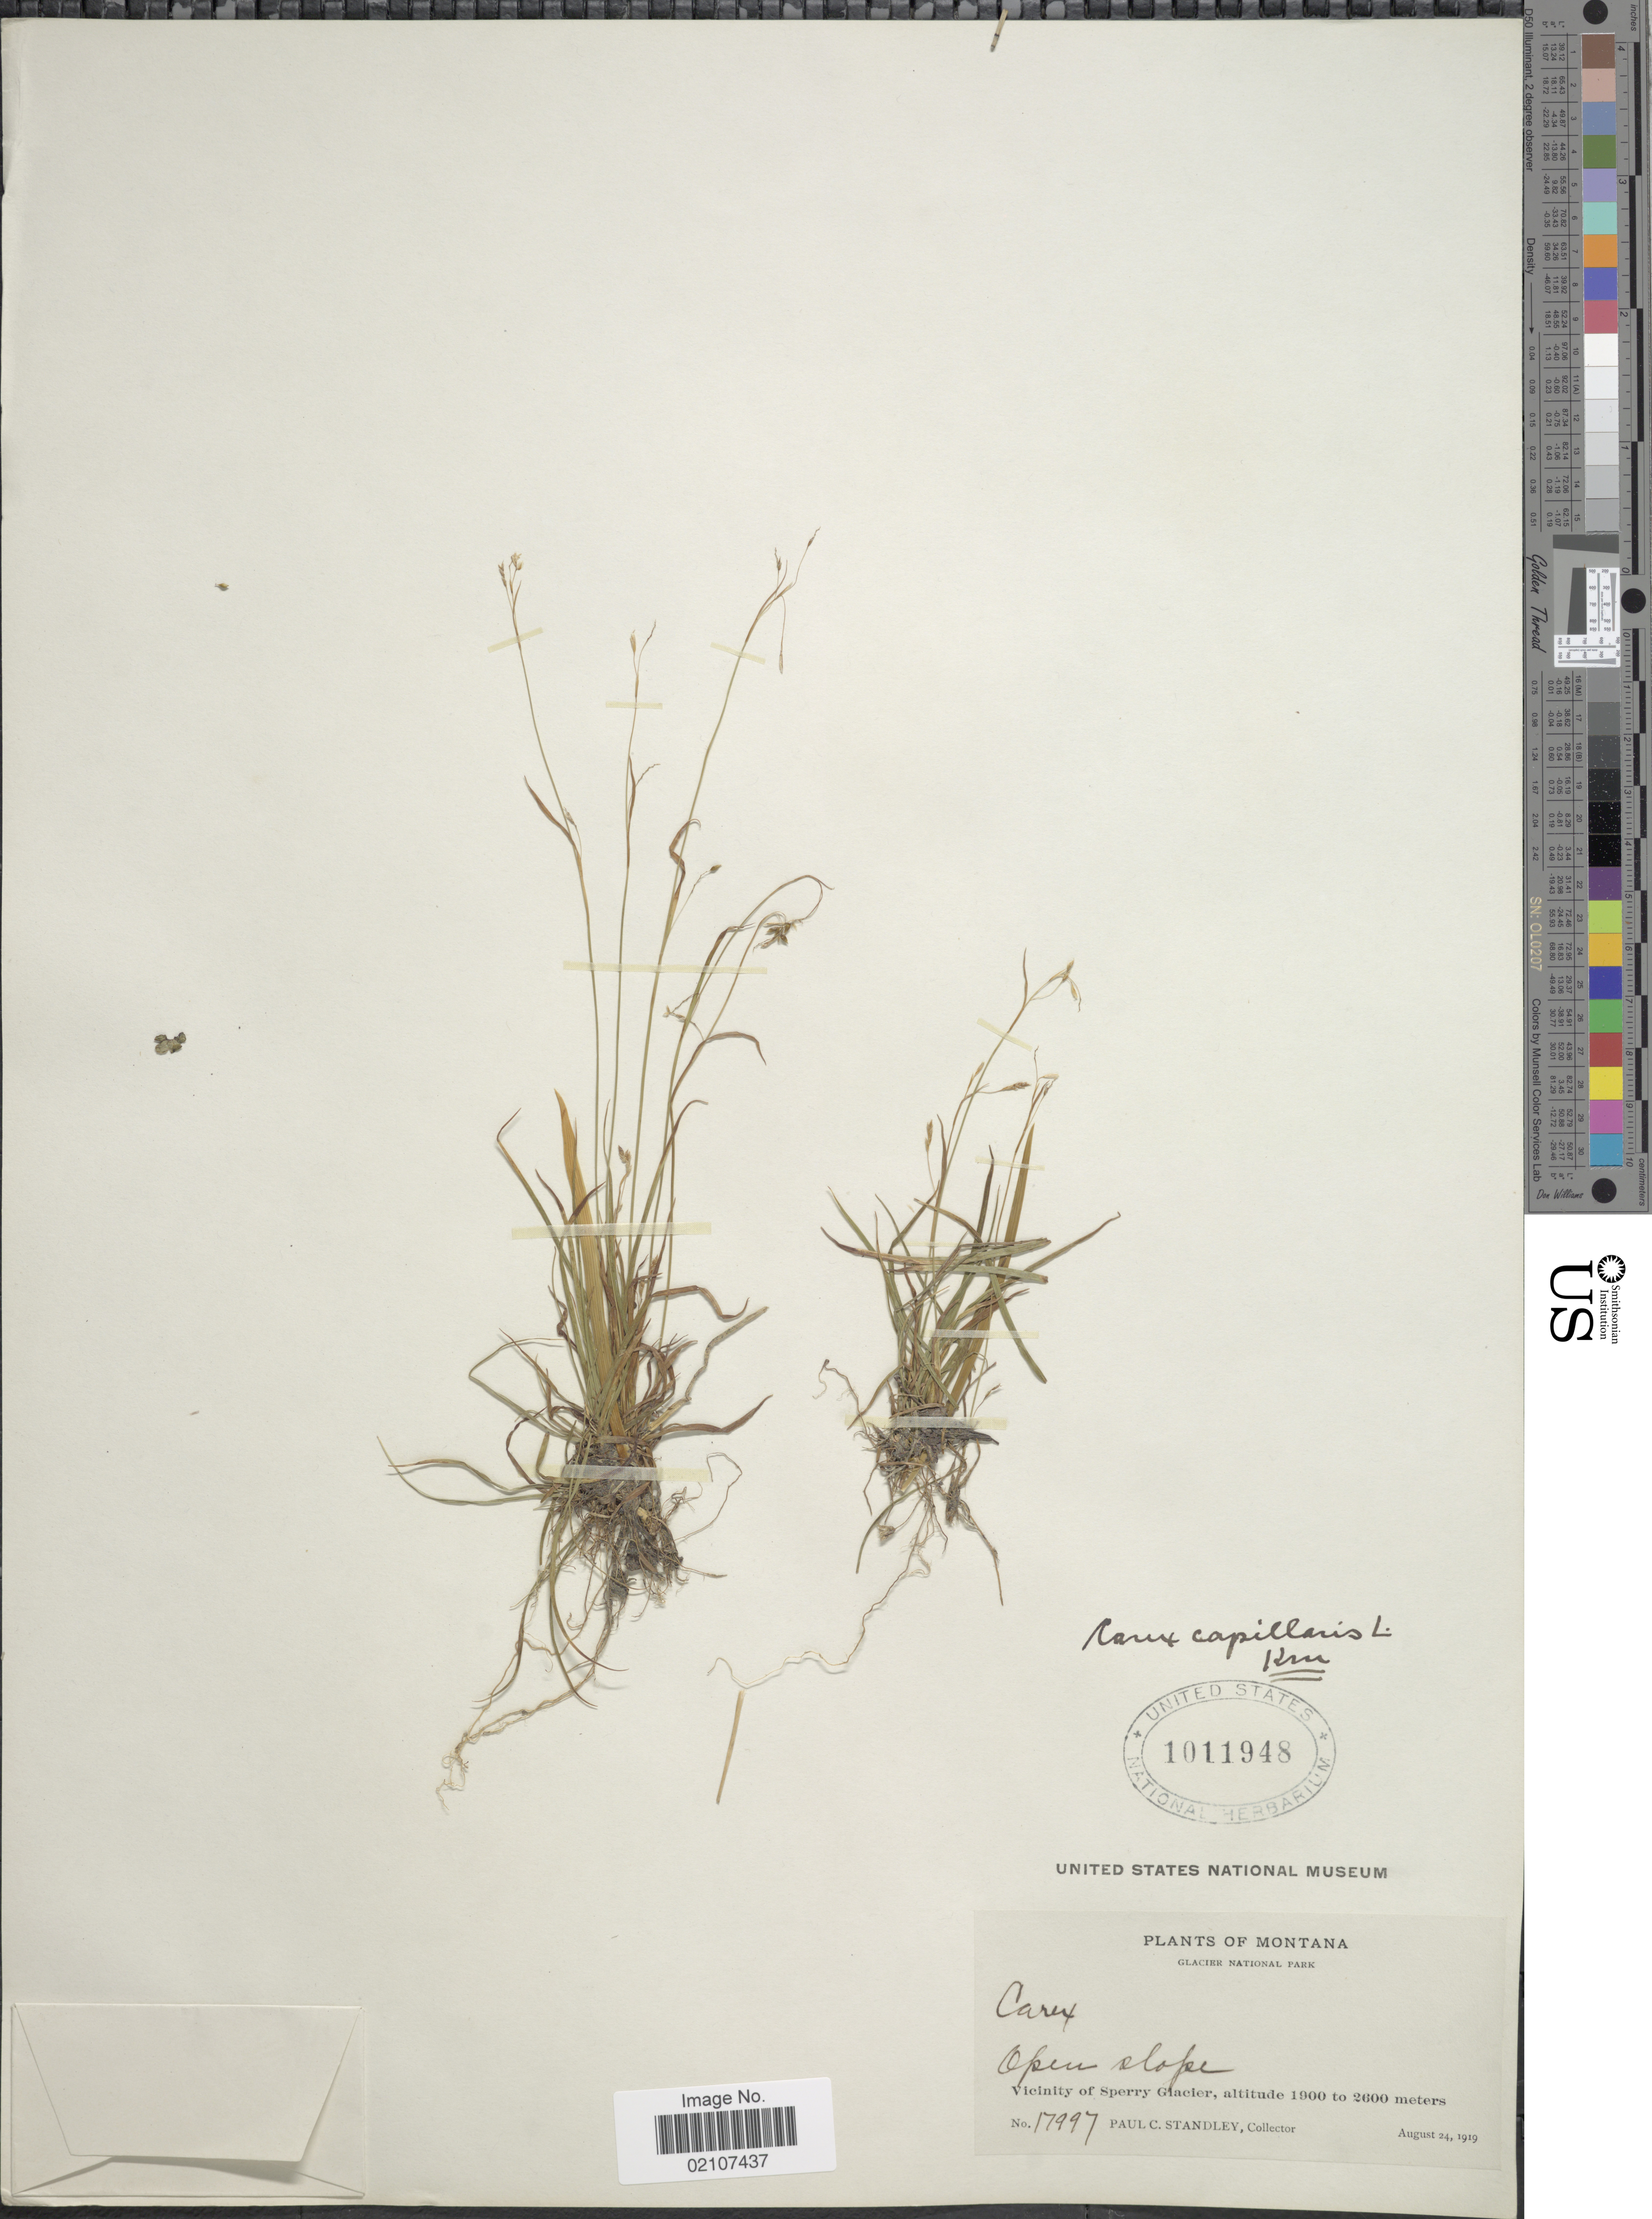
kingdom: Plantae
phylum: Tracheophyta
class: Liliopsida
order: Poales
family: Cyperaceae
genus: Carex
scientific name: Carex capillaris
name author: L.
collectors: P. C. Standley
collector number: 17997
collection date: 1919-08-24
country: United States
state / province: Montana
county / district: Glacier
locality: Glacier National Park, Open slope, Vicinity of Sperry Glacier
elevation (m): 1900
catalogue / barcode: US 1011948